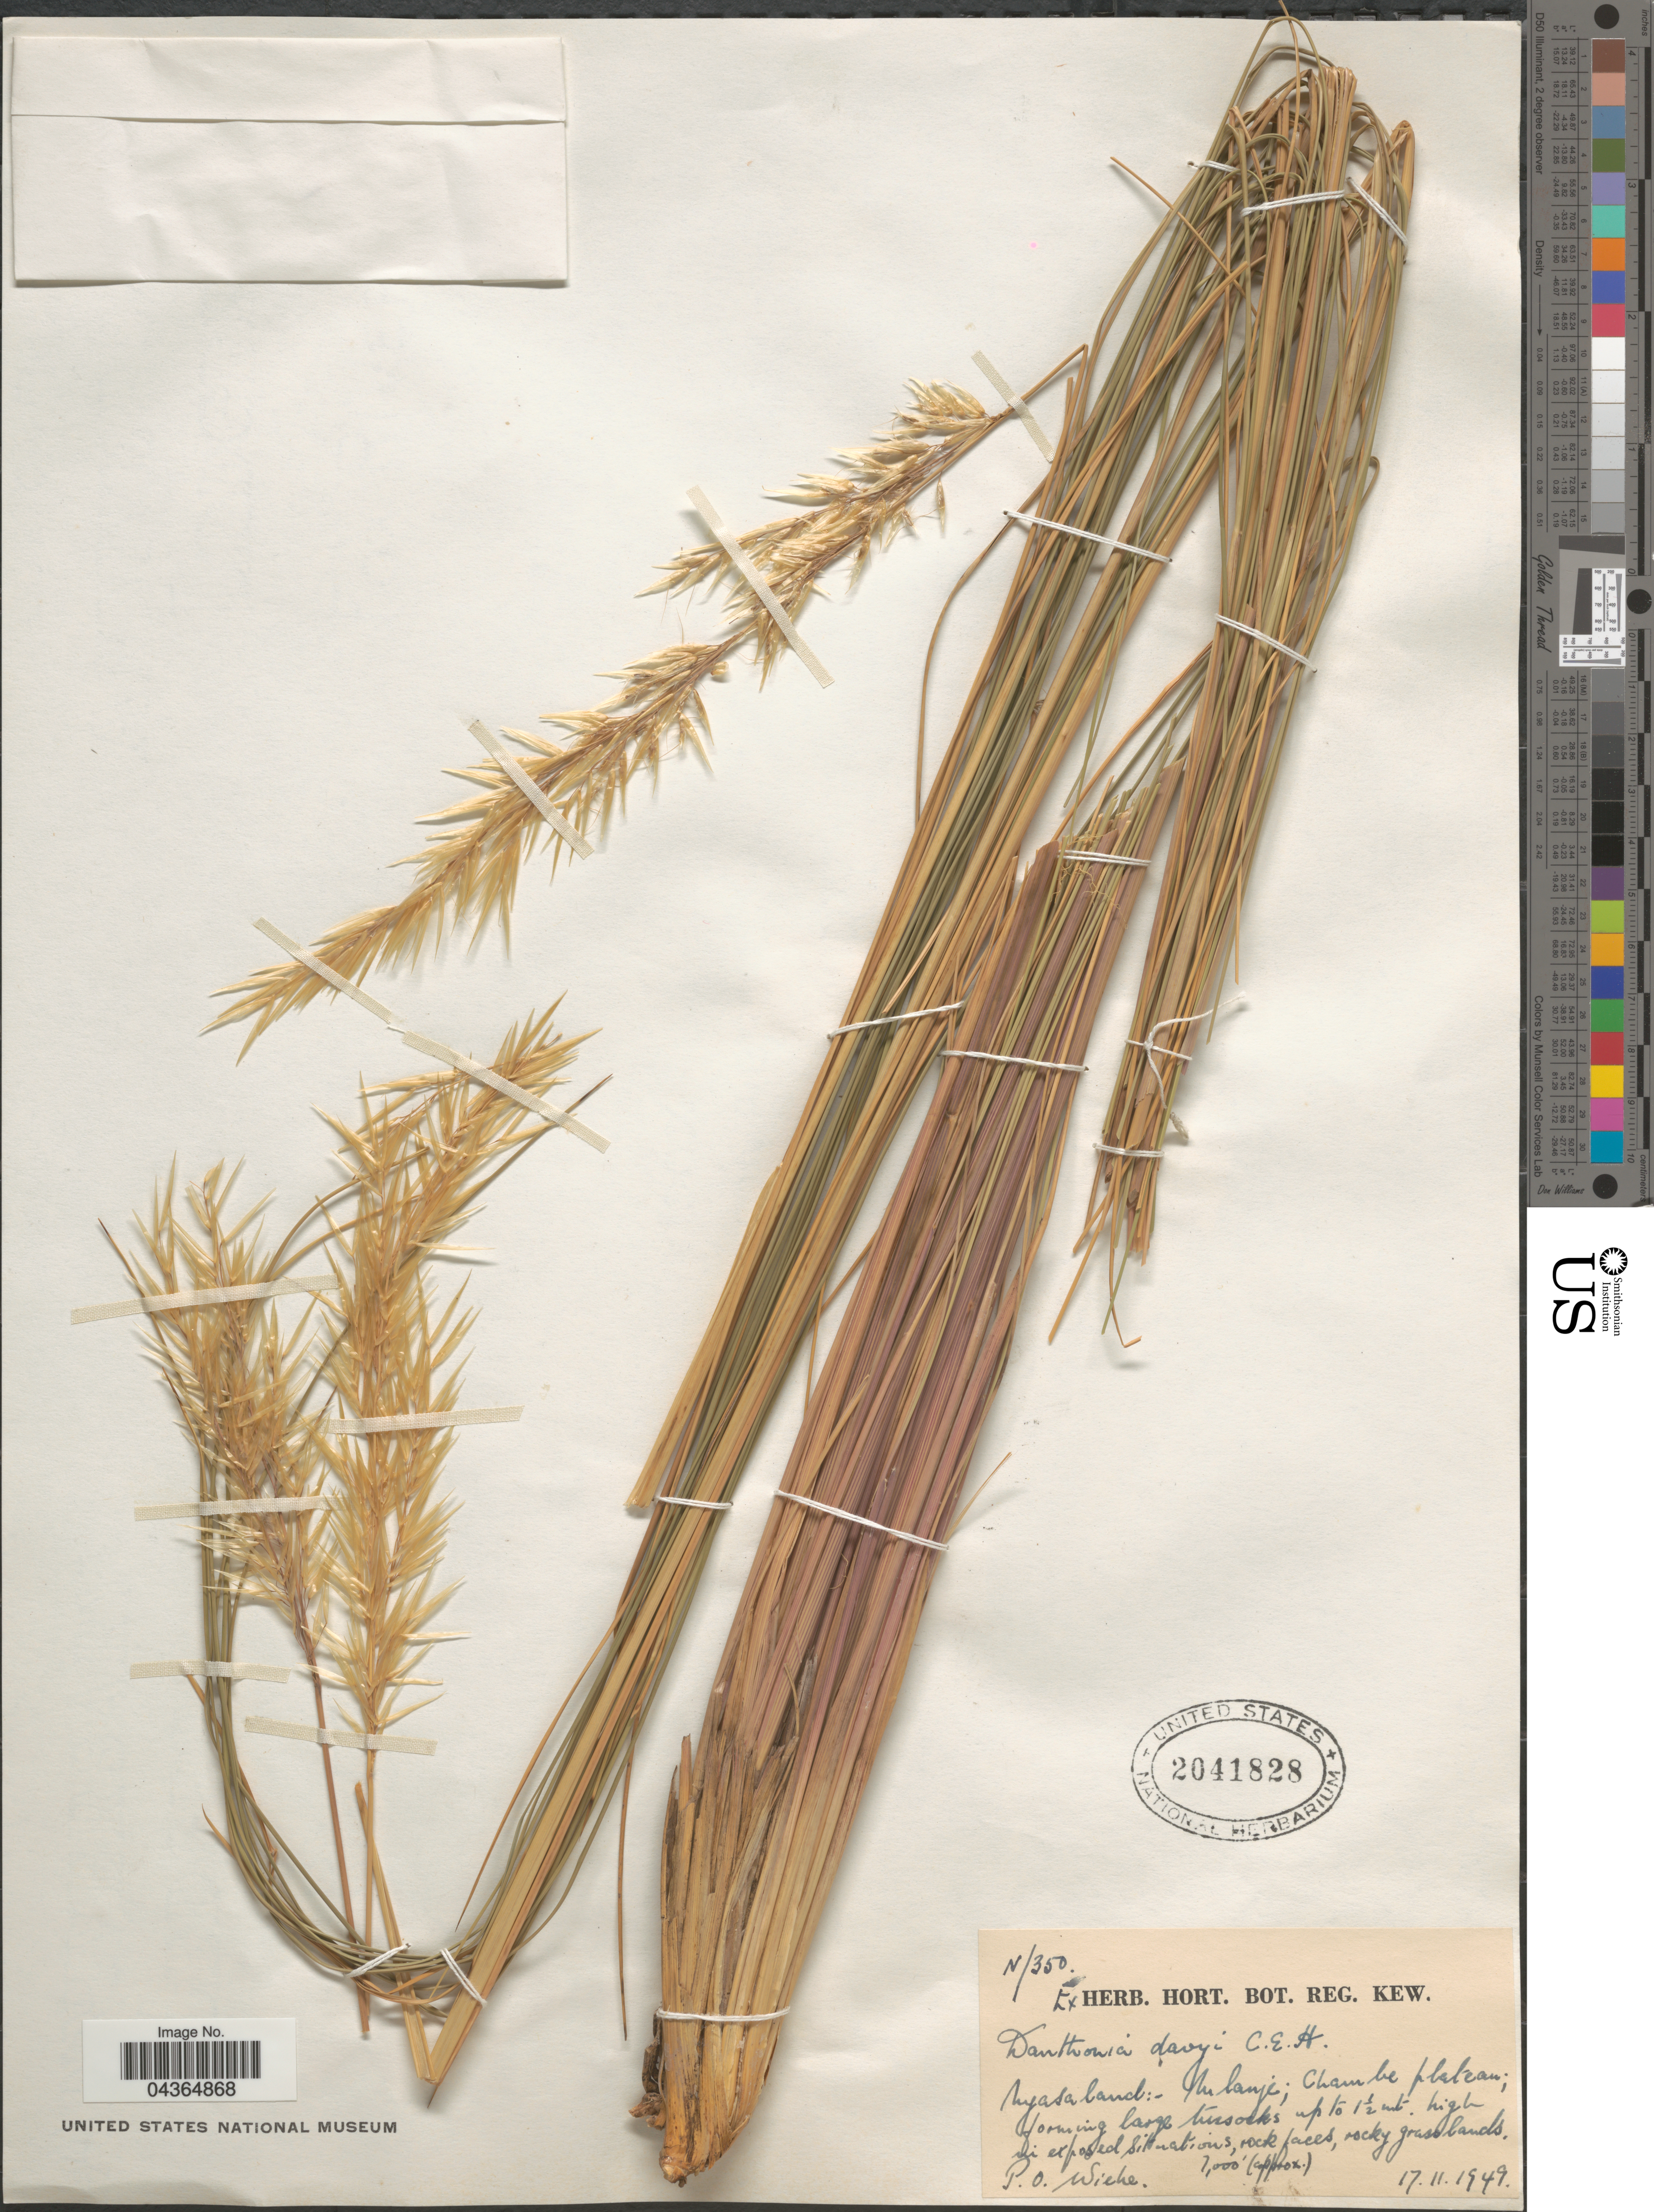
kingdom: Plantae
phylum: Tracheophyta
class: Liliopsida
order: Poales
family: Poaceae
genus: Merxmuellera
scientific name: Merxmuellera davyi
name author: (C. E. Hubb.) Conert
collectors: P. Wiehe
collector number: N/350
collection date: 1949-11-17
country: Malawi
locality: Nyasaland: Mulanje; Chambe plateau.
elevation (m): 2134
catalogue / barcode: US 2041828